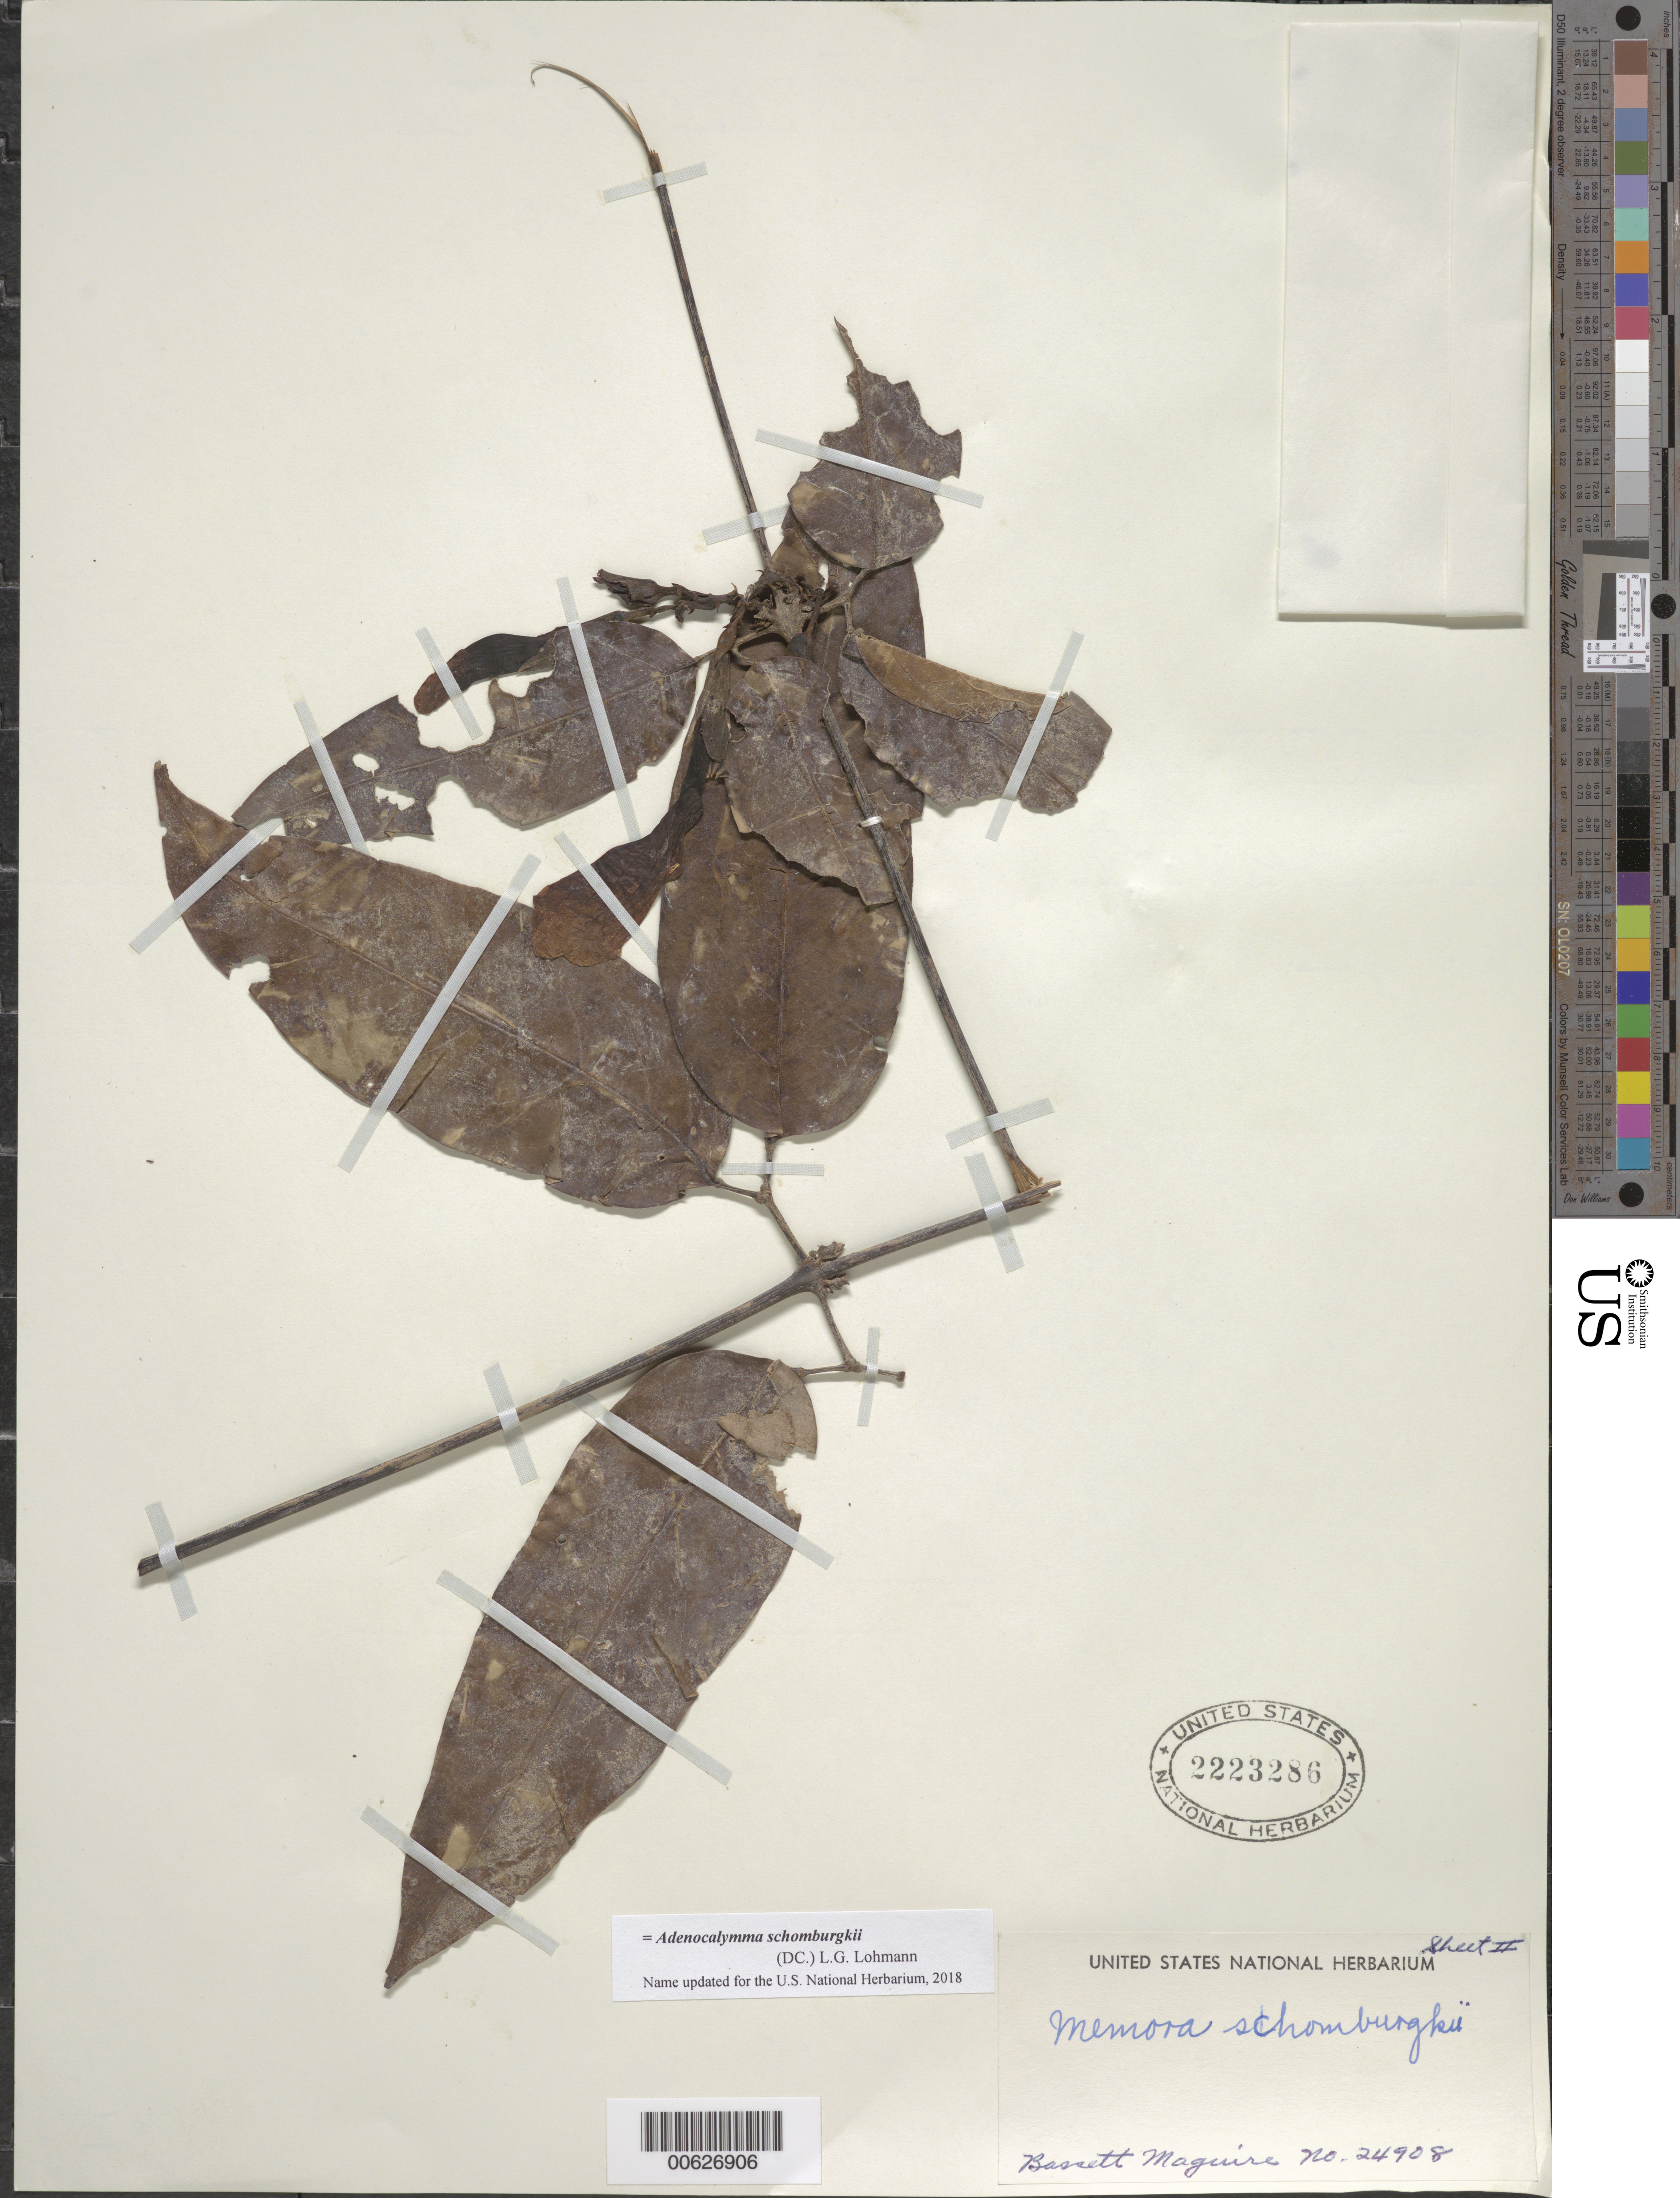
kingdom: Plantae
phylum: Tracheophyta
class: Magnoliopsida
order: Lamiales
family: Bignoniaceae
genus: Adenocalymma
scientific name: Adenocalymma schomburgkii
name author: (DC.) L.G. Lohmann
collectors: B. Maguire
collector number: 24908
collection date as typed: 7-Oct-44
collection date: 1944-10-07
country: Suriname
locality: Saramacca River, Tafelberg Creek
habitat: Overhanging river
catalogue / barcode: US 2223286